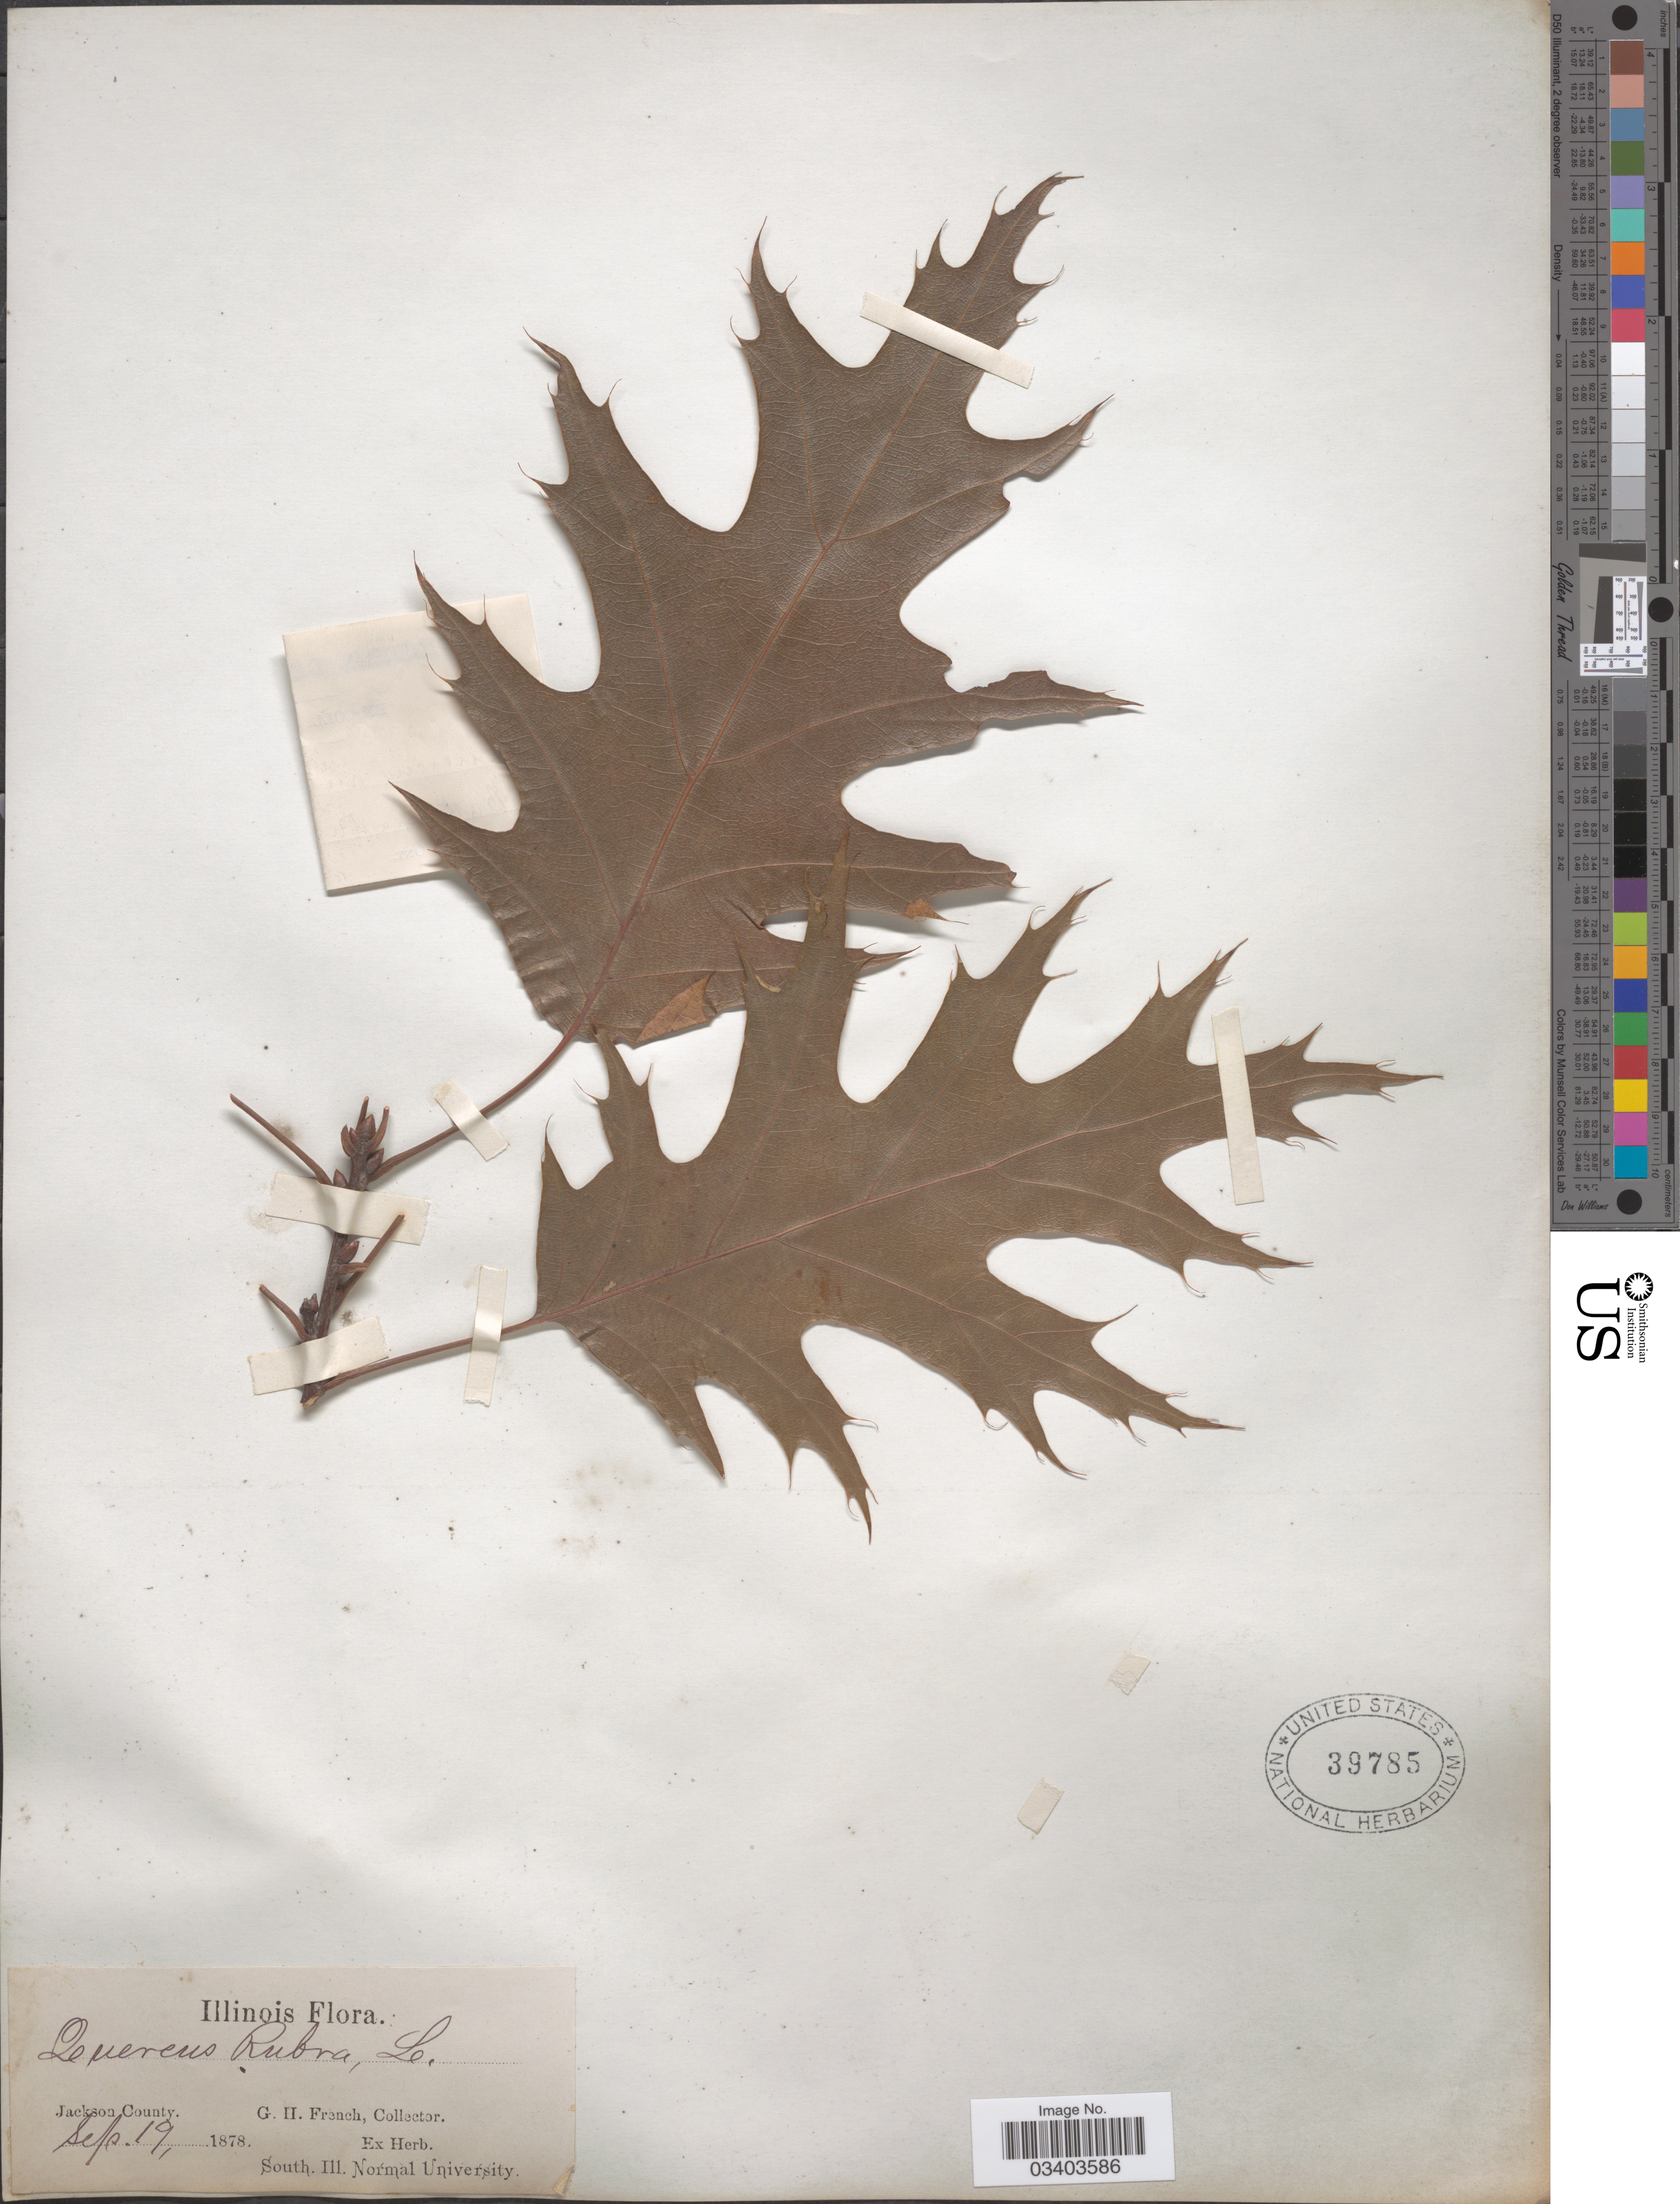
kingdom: Plantae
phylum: Tracheophyta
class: Magnoliopsida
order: Fagales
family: Fagaceae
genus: Quercus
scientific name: Quercus borealis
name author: F. Michx.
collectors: G. H. French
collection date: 1878-09-19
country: United States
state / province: Illinois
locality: Jackson County.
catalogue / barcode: US 39785